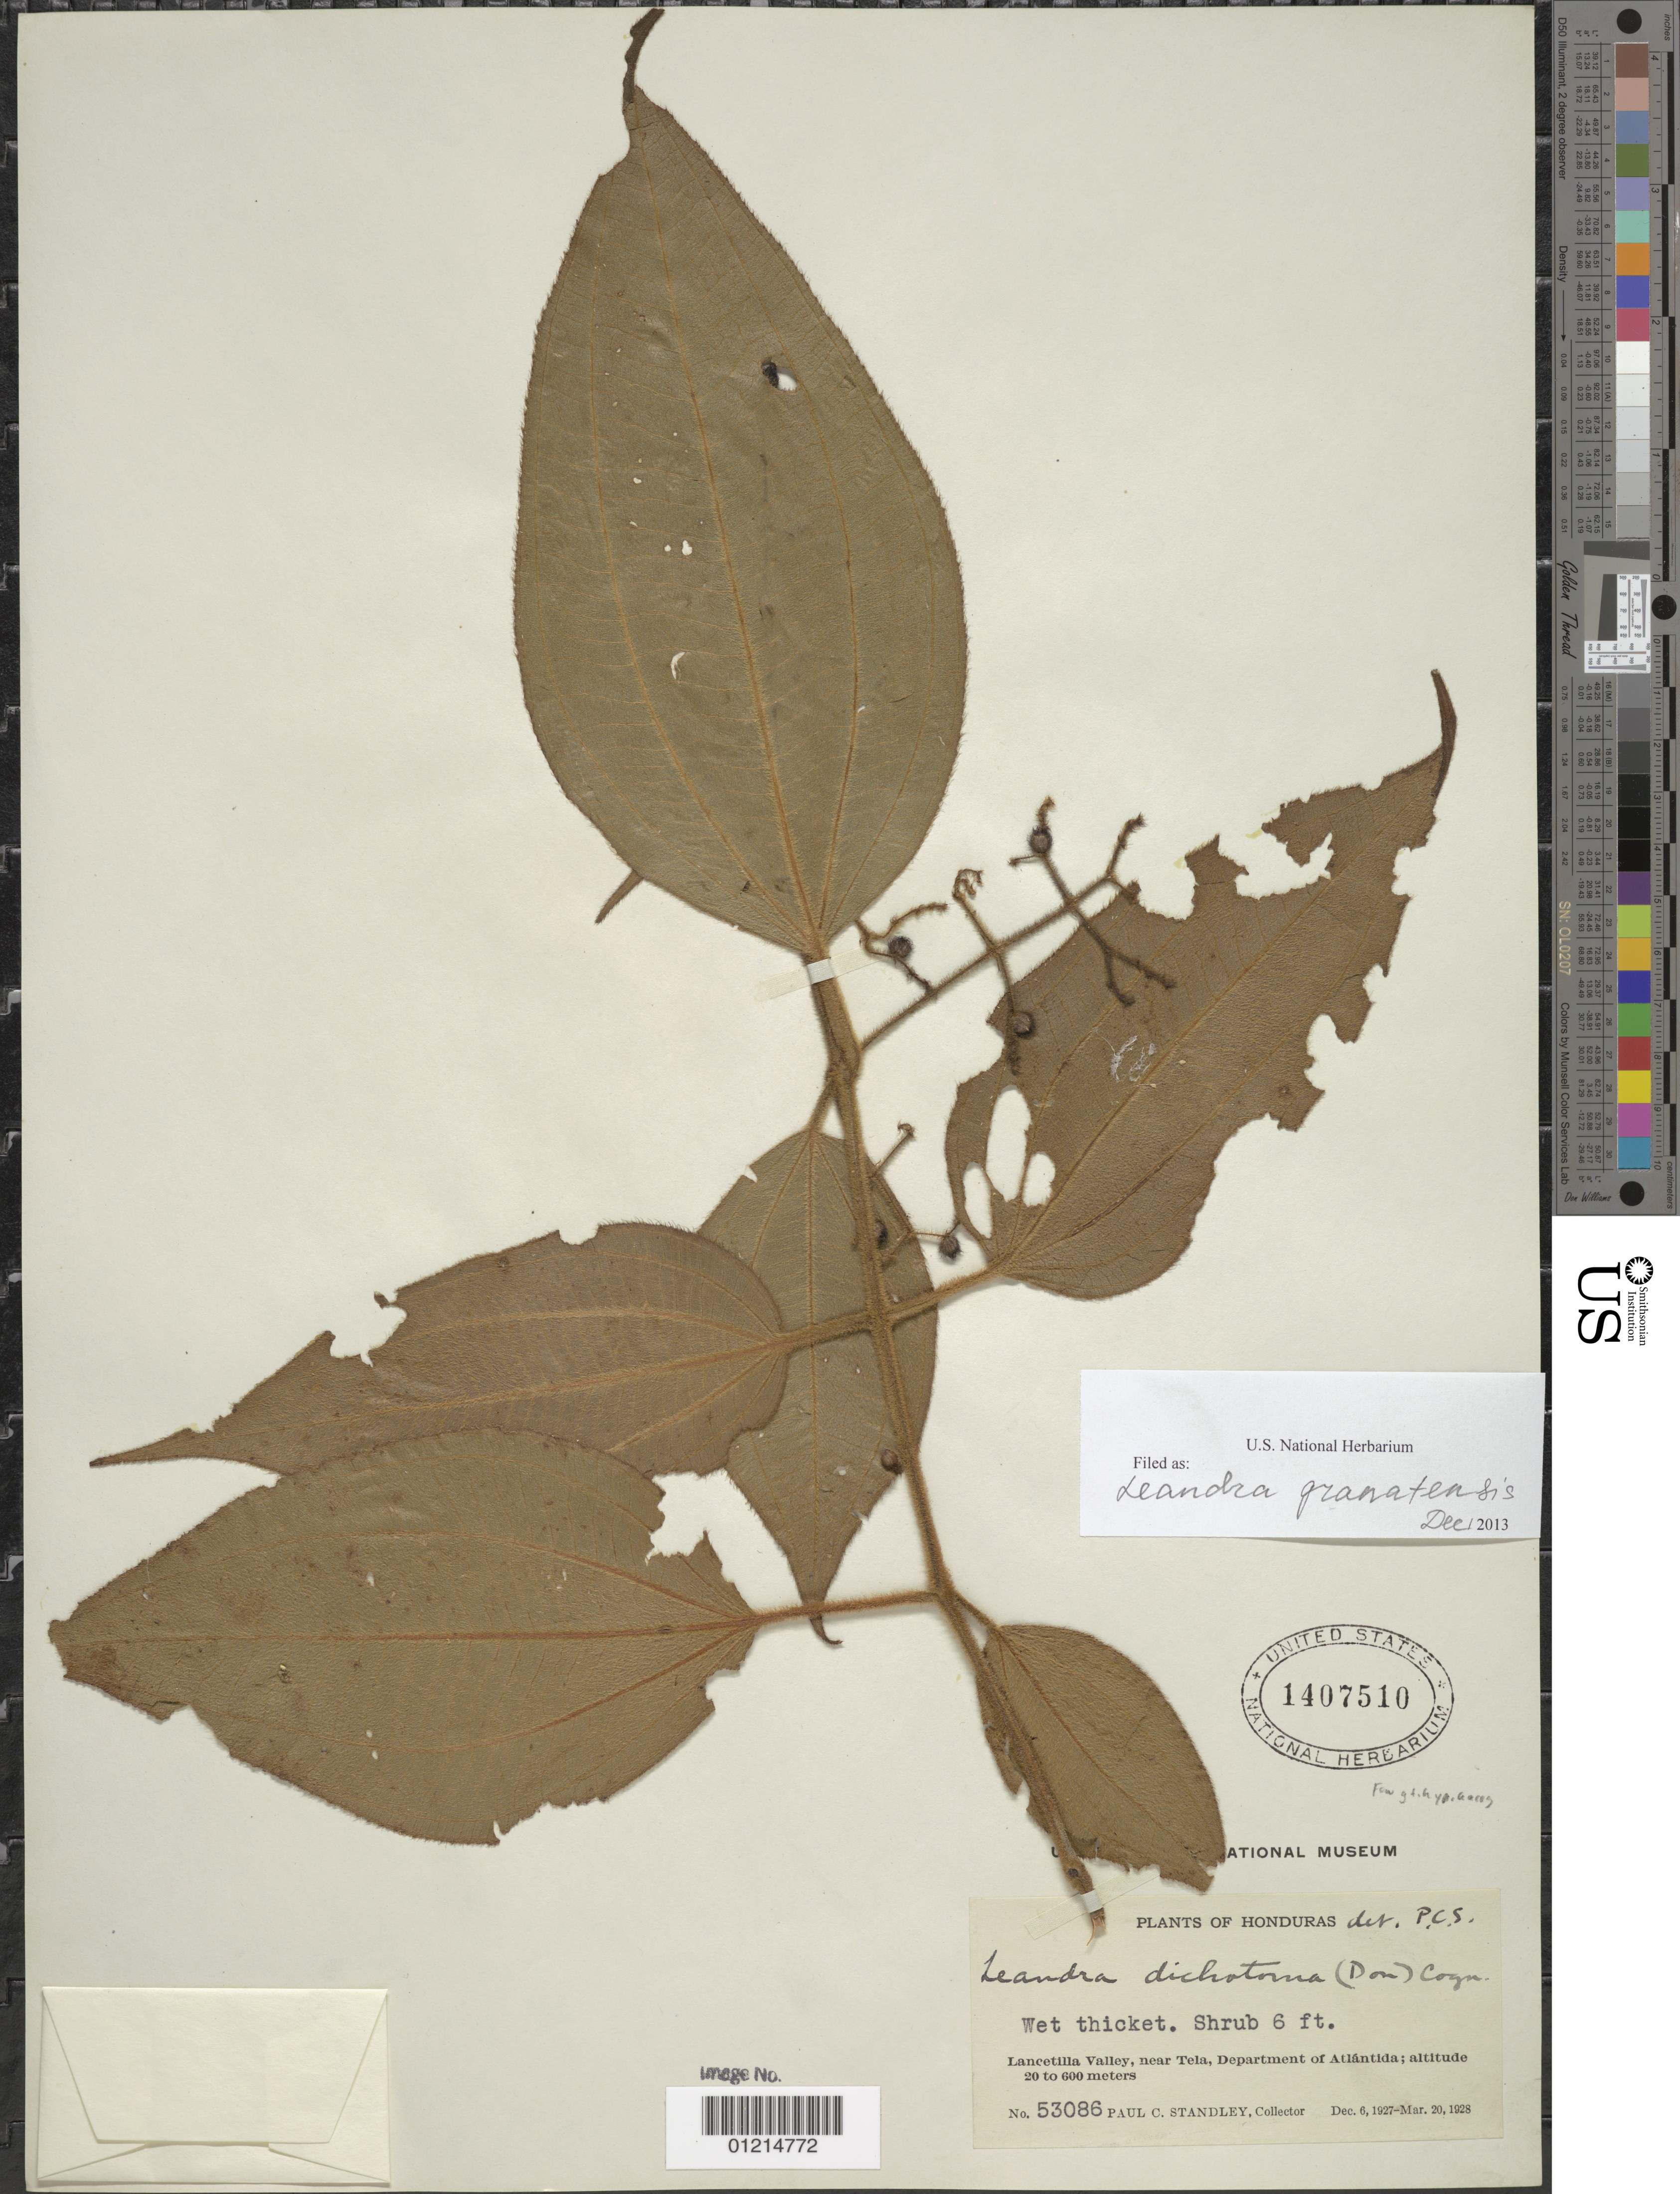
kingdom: Plantae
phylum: Tracheophyta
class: Magnoliopsida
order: Myrtales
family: Melastomataceae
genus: Leandra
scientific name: Leandra granatensis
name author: Gleason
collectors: P. C. Standley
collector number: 53086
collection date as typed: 06 Dec 1927 to 20 Mar 1928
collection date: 1927-12-06/1928-03-20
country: Honduras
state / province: Atlántida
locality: Lancetilla Valley, near Tela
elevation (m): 20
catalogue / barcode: US 1407510